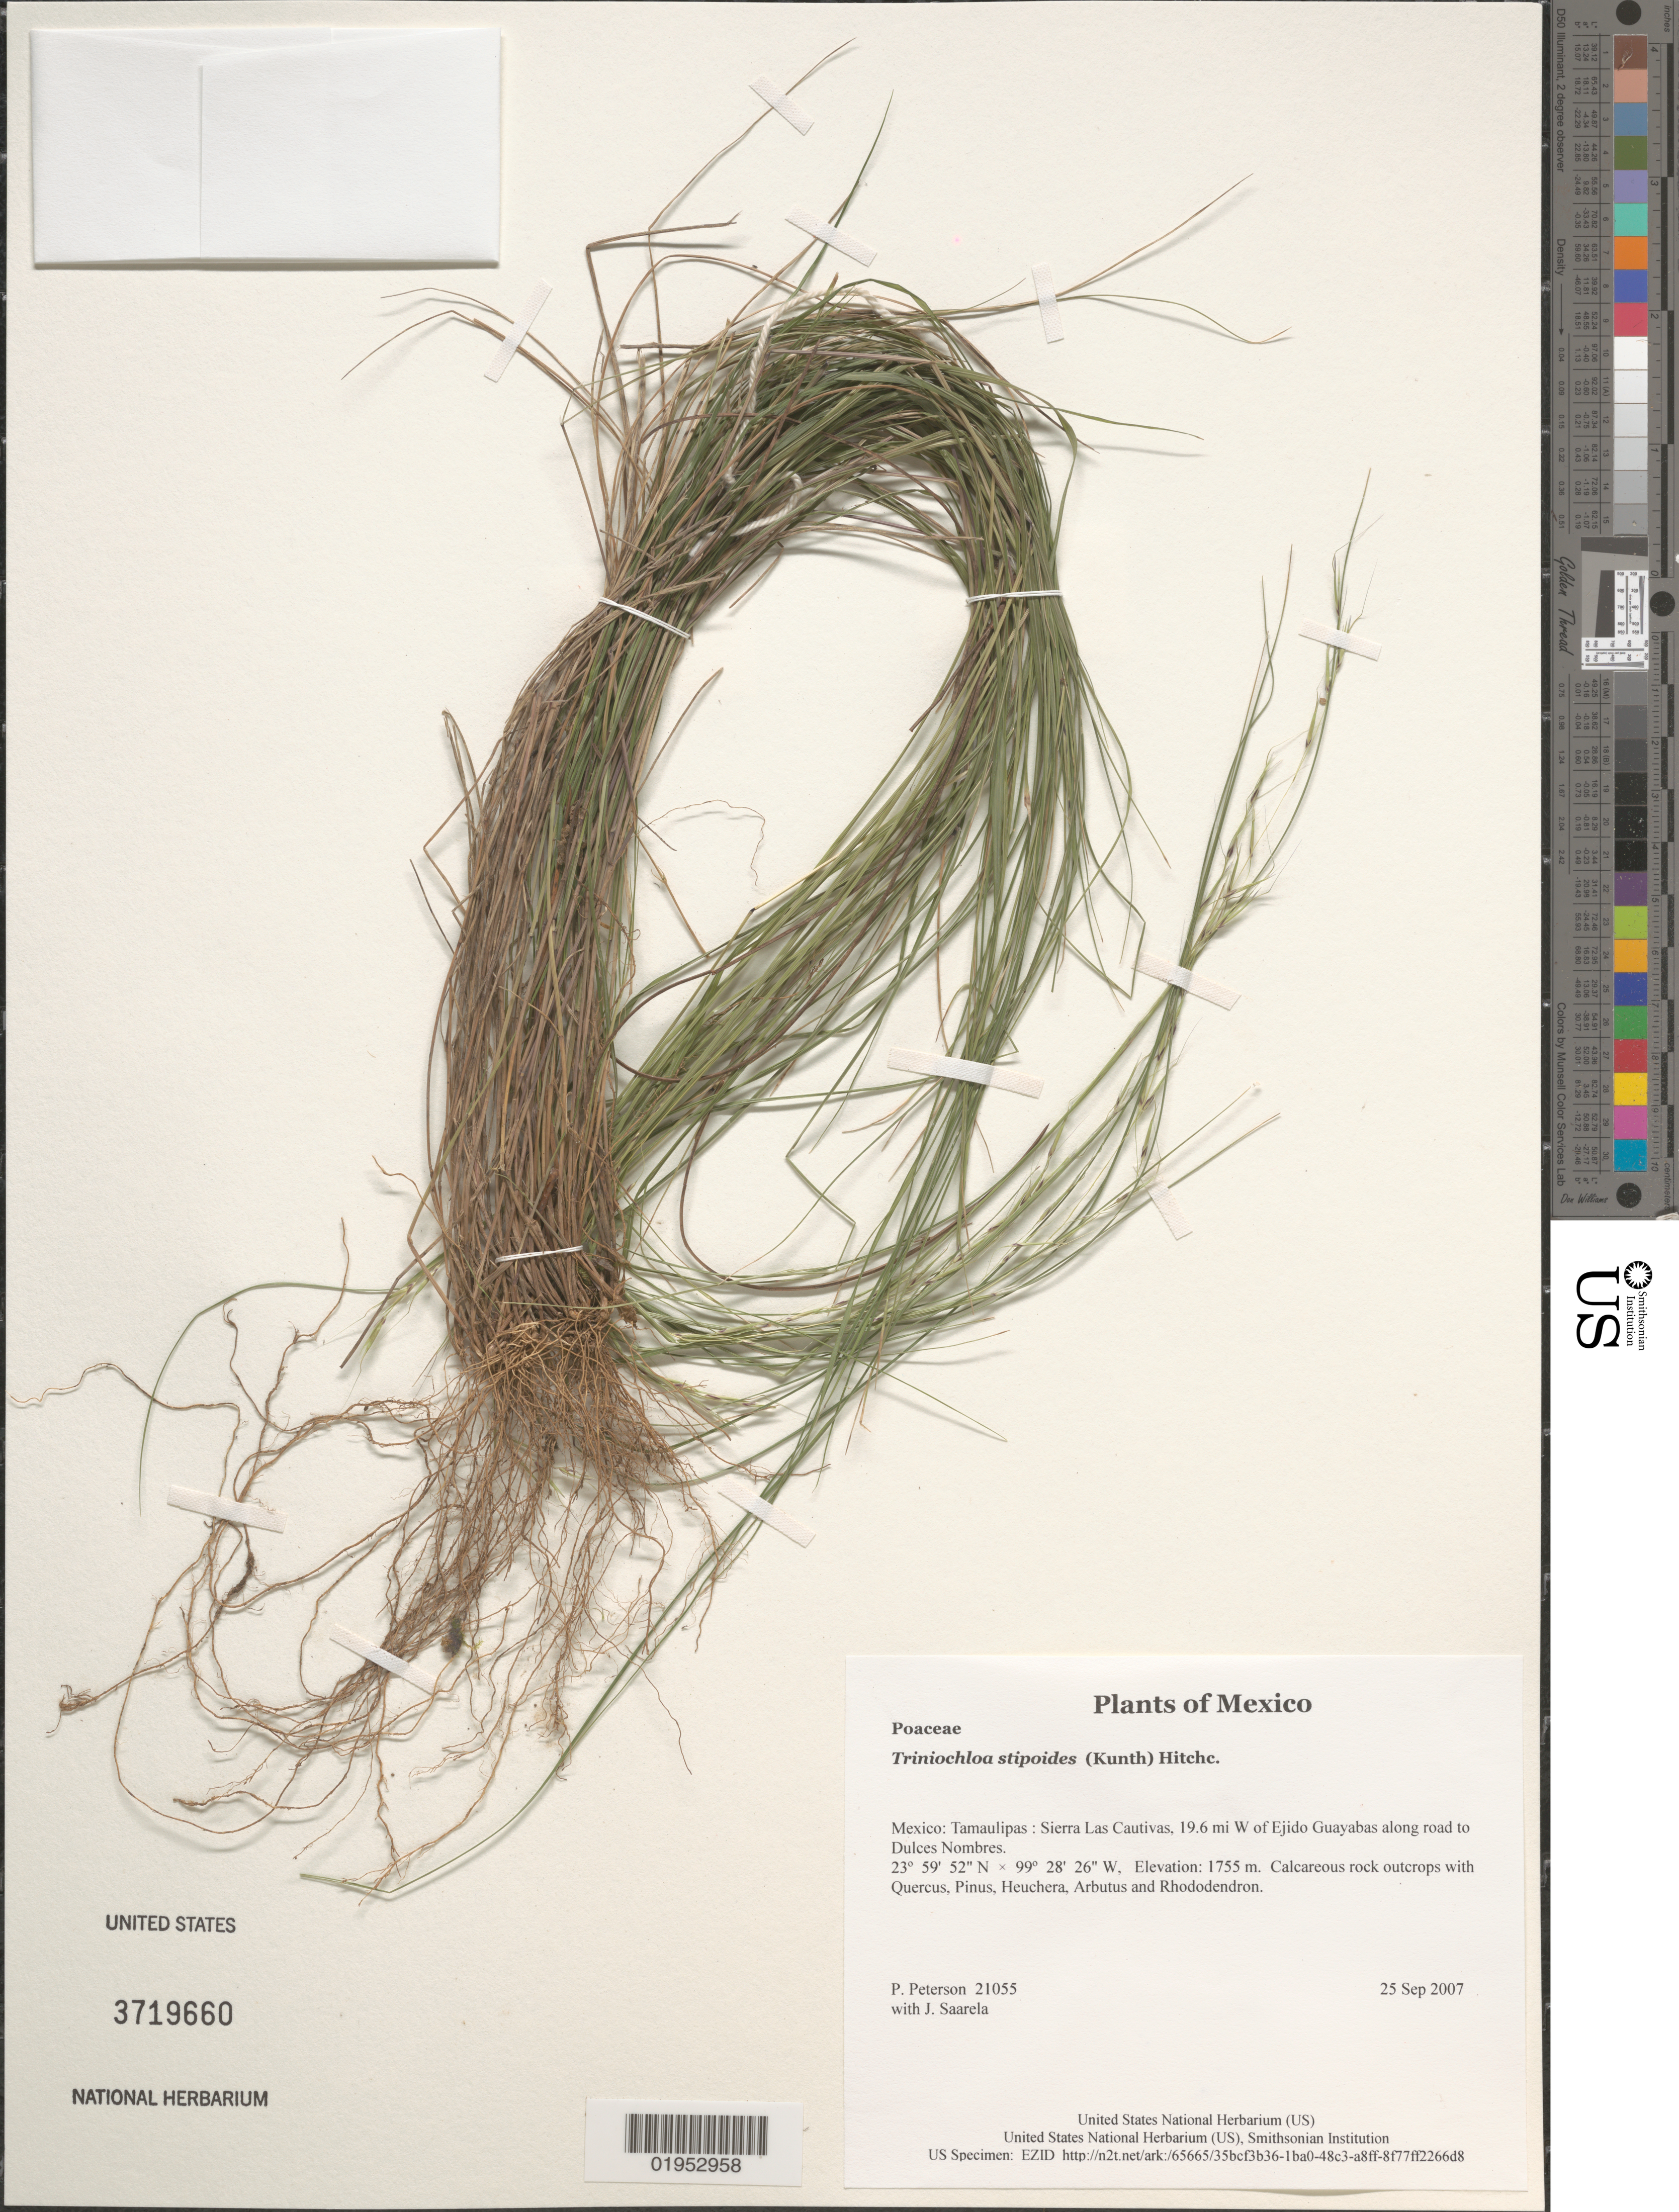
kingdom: Plantae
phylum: Tracheophyta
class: Liliopsida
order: Poales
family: Poaceae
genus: Triniochloa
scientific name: Triniochloa stipoides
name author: (Kunth) Hitchc.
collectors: P. M. Peterson & J. Saarela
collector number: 21055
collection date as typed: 25 Sep 2007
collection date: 2007-09-25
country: Mexico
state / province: Tamaulipas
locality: Sierra Las Cautivas, 19.6 mi W of Ejido Guayabas along road to Dulces Nombres.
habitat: Calcareous rock outcrops with Quercus, Pinus, Heuchera, Arbutus and Rhododendron.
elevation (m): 1755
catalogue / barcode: US 3719660